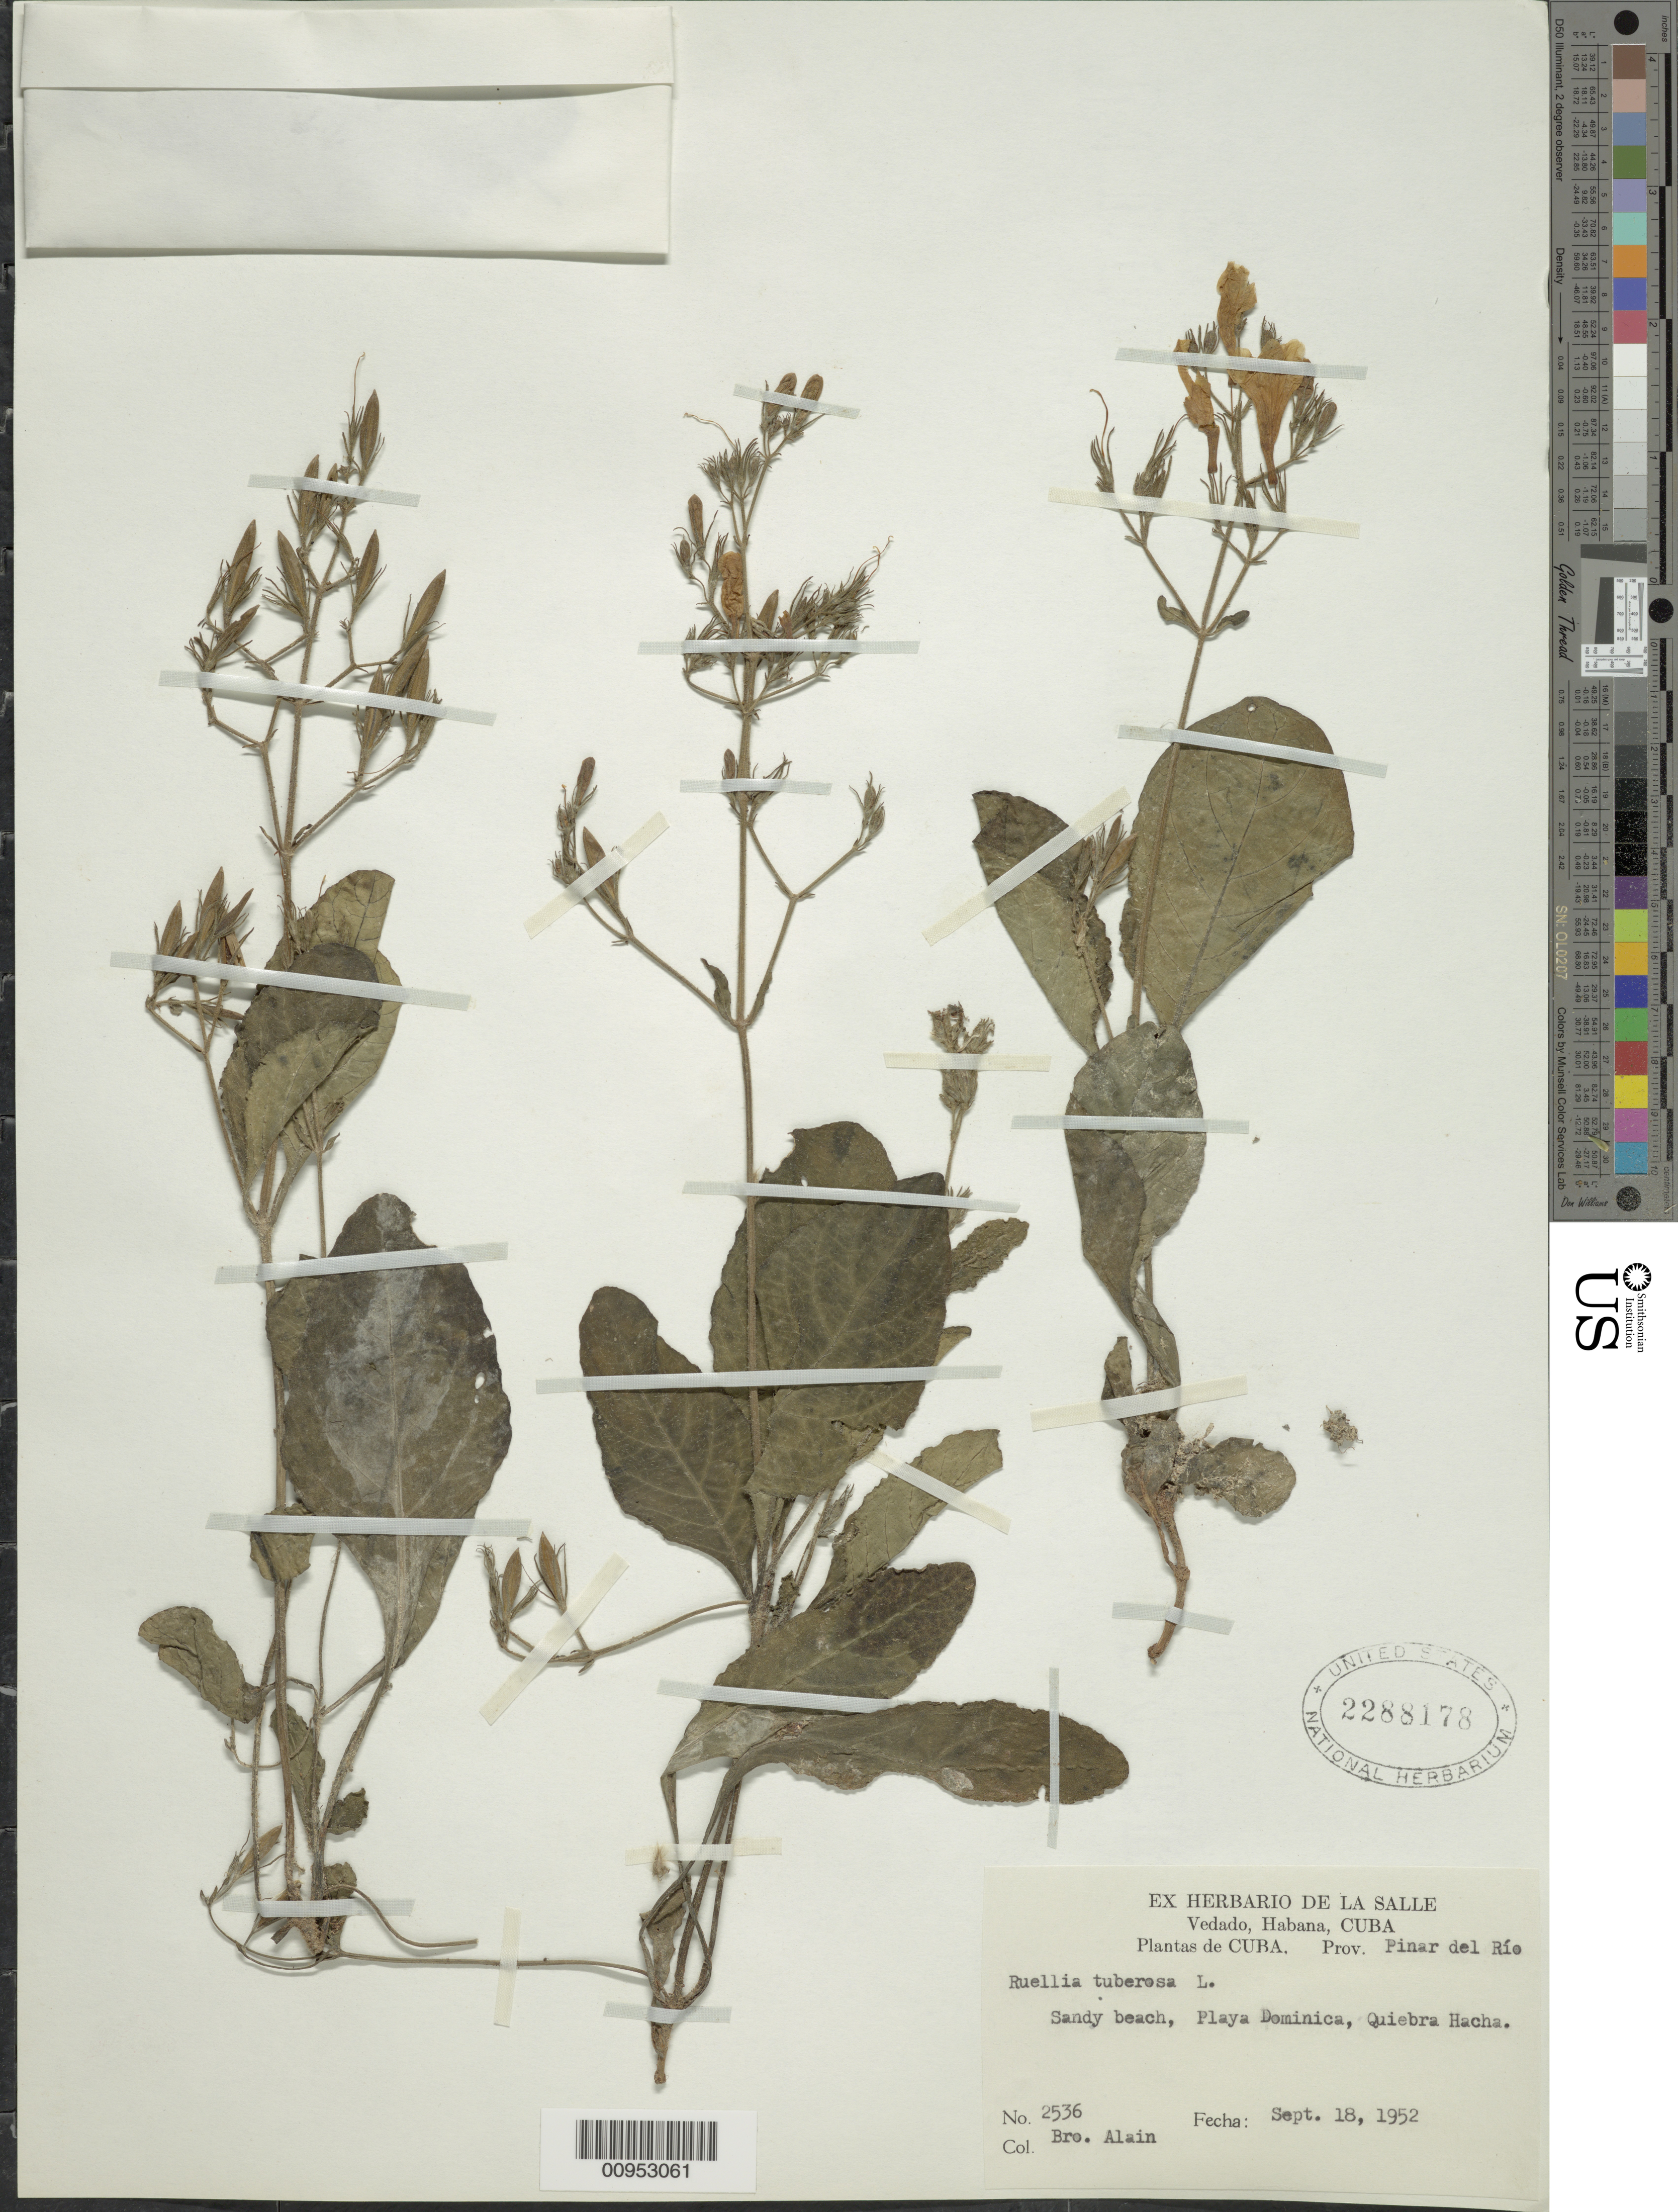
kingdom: Plantae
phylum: Tracheophyta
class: Magnoliopsida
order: Lamiales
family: Acanthaceae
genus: Ruellia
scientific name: Ruellia tuberosa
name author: L.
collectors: A. H. Liogier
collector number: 2536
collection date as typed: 18 Sep 1952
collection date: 1952-09-18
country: Cuba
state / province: Pinar del Rio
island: Cuba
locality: Playa Dominica, Quiebra Hacha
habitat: Sandy beach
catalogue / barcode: US 2288178